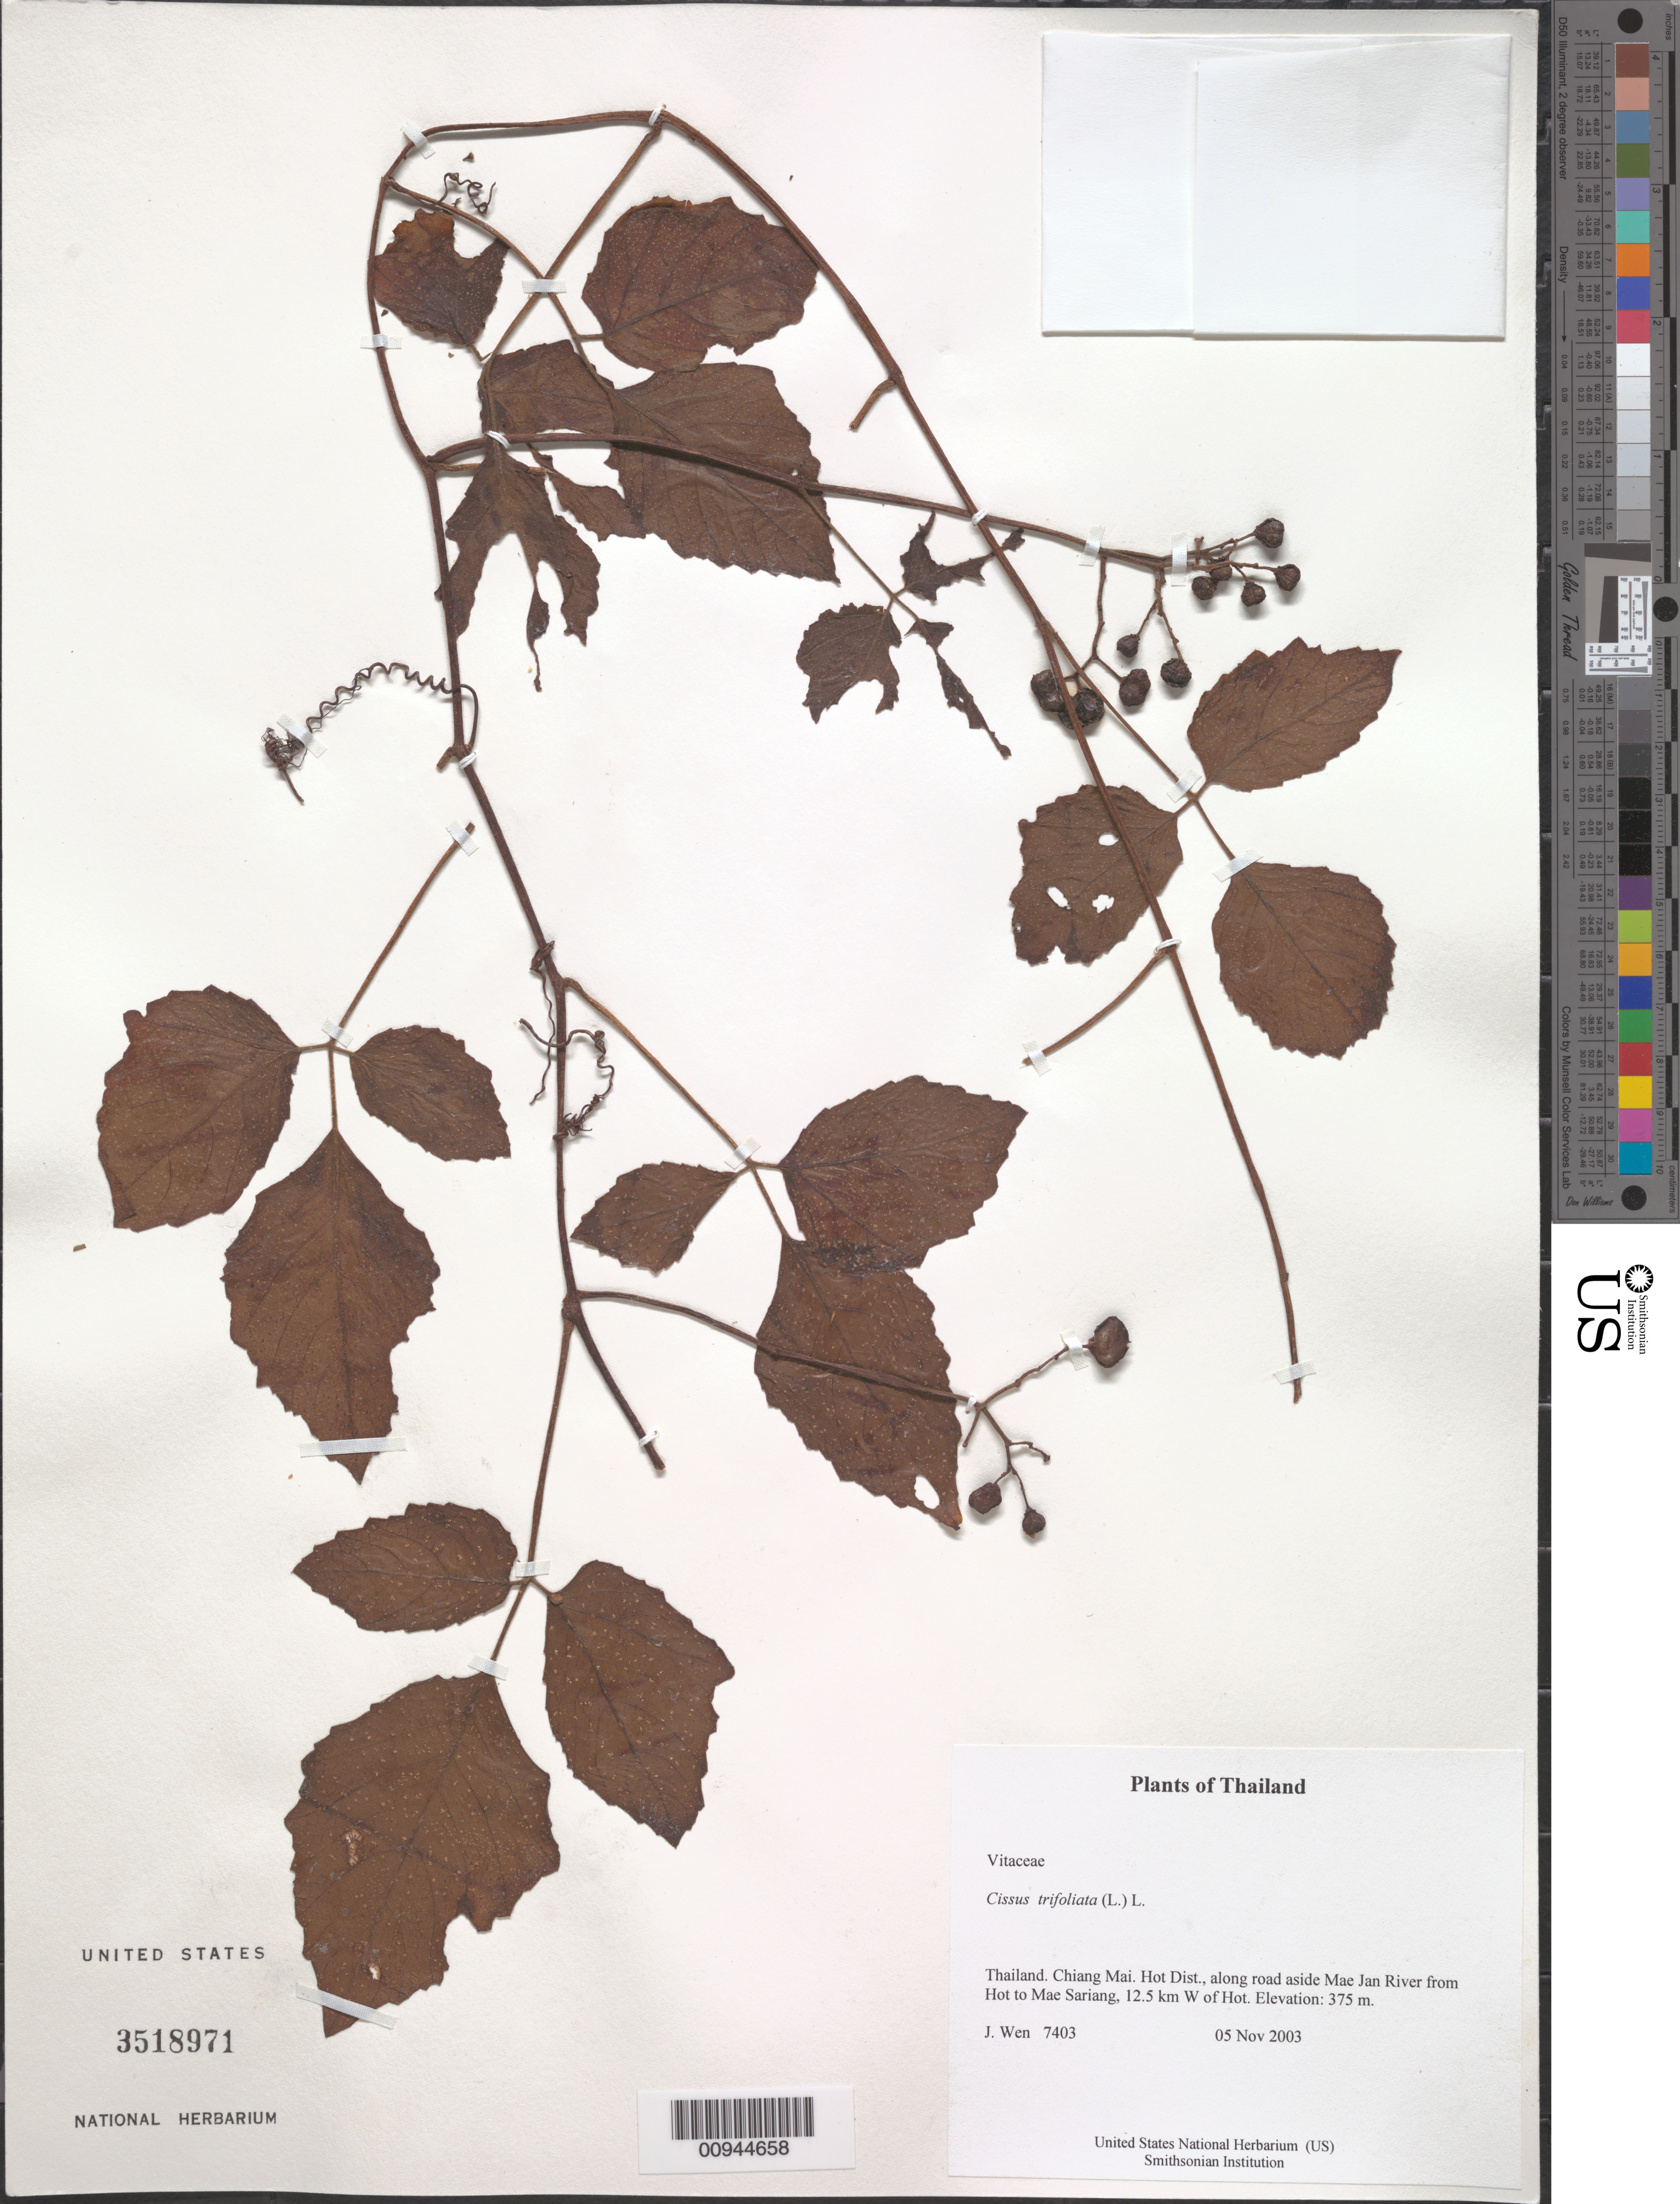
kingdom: Plantae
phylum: Tracheophyta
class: Magnoliopsida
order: Vitales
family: Vitaceae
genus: Cissus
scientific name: Cissus trifoliata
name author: (L.) L.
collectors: J. Wen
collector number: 7403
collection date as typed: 05 Nov 2003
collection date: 2003-11-05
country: Thailand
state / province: Chiang Mai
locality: Hot Dist., along road aside Mae Jan River from Hot to Mae Sariang, 12.5 km W of Hot.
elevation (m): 375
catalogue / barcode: US 3518971